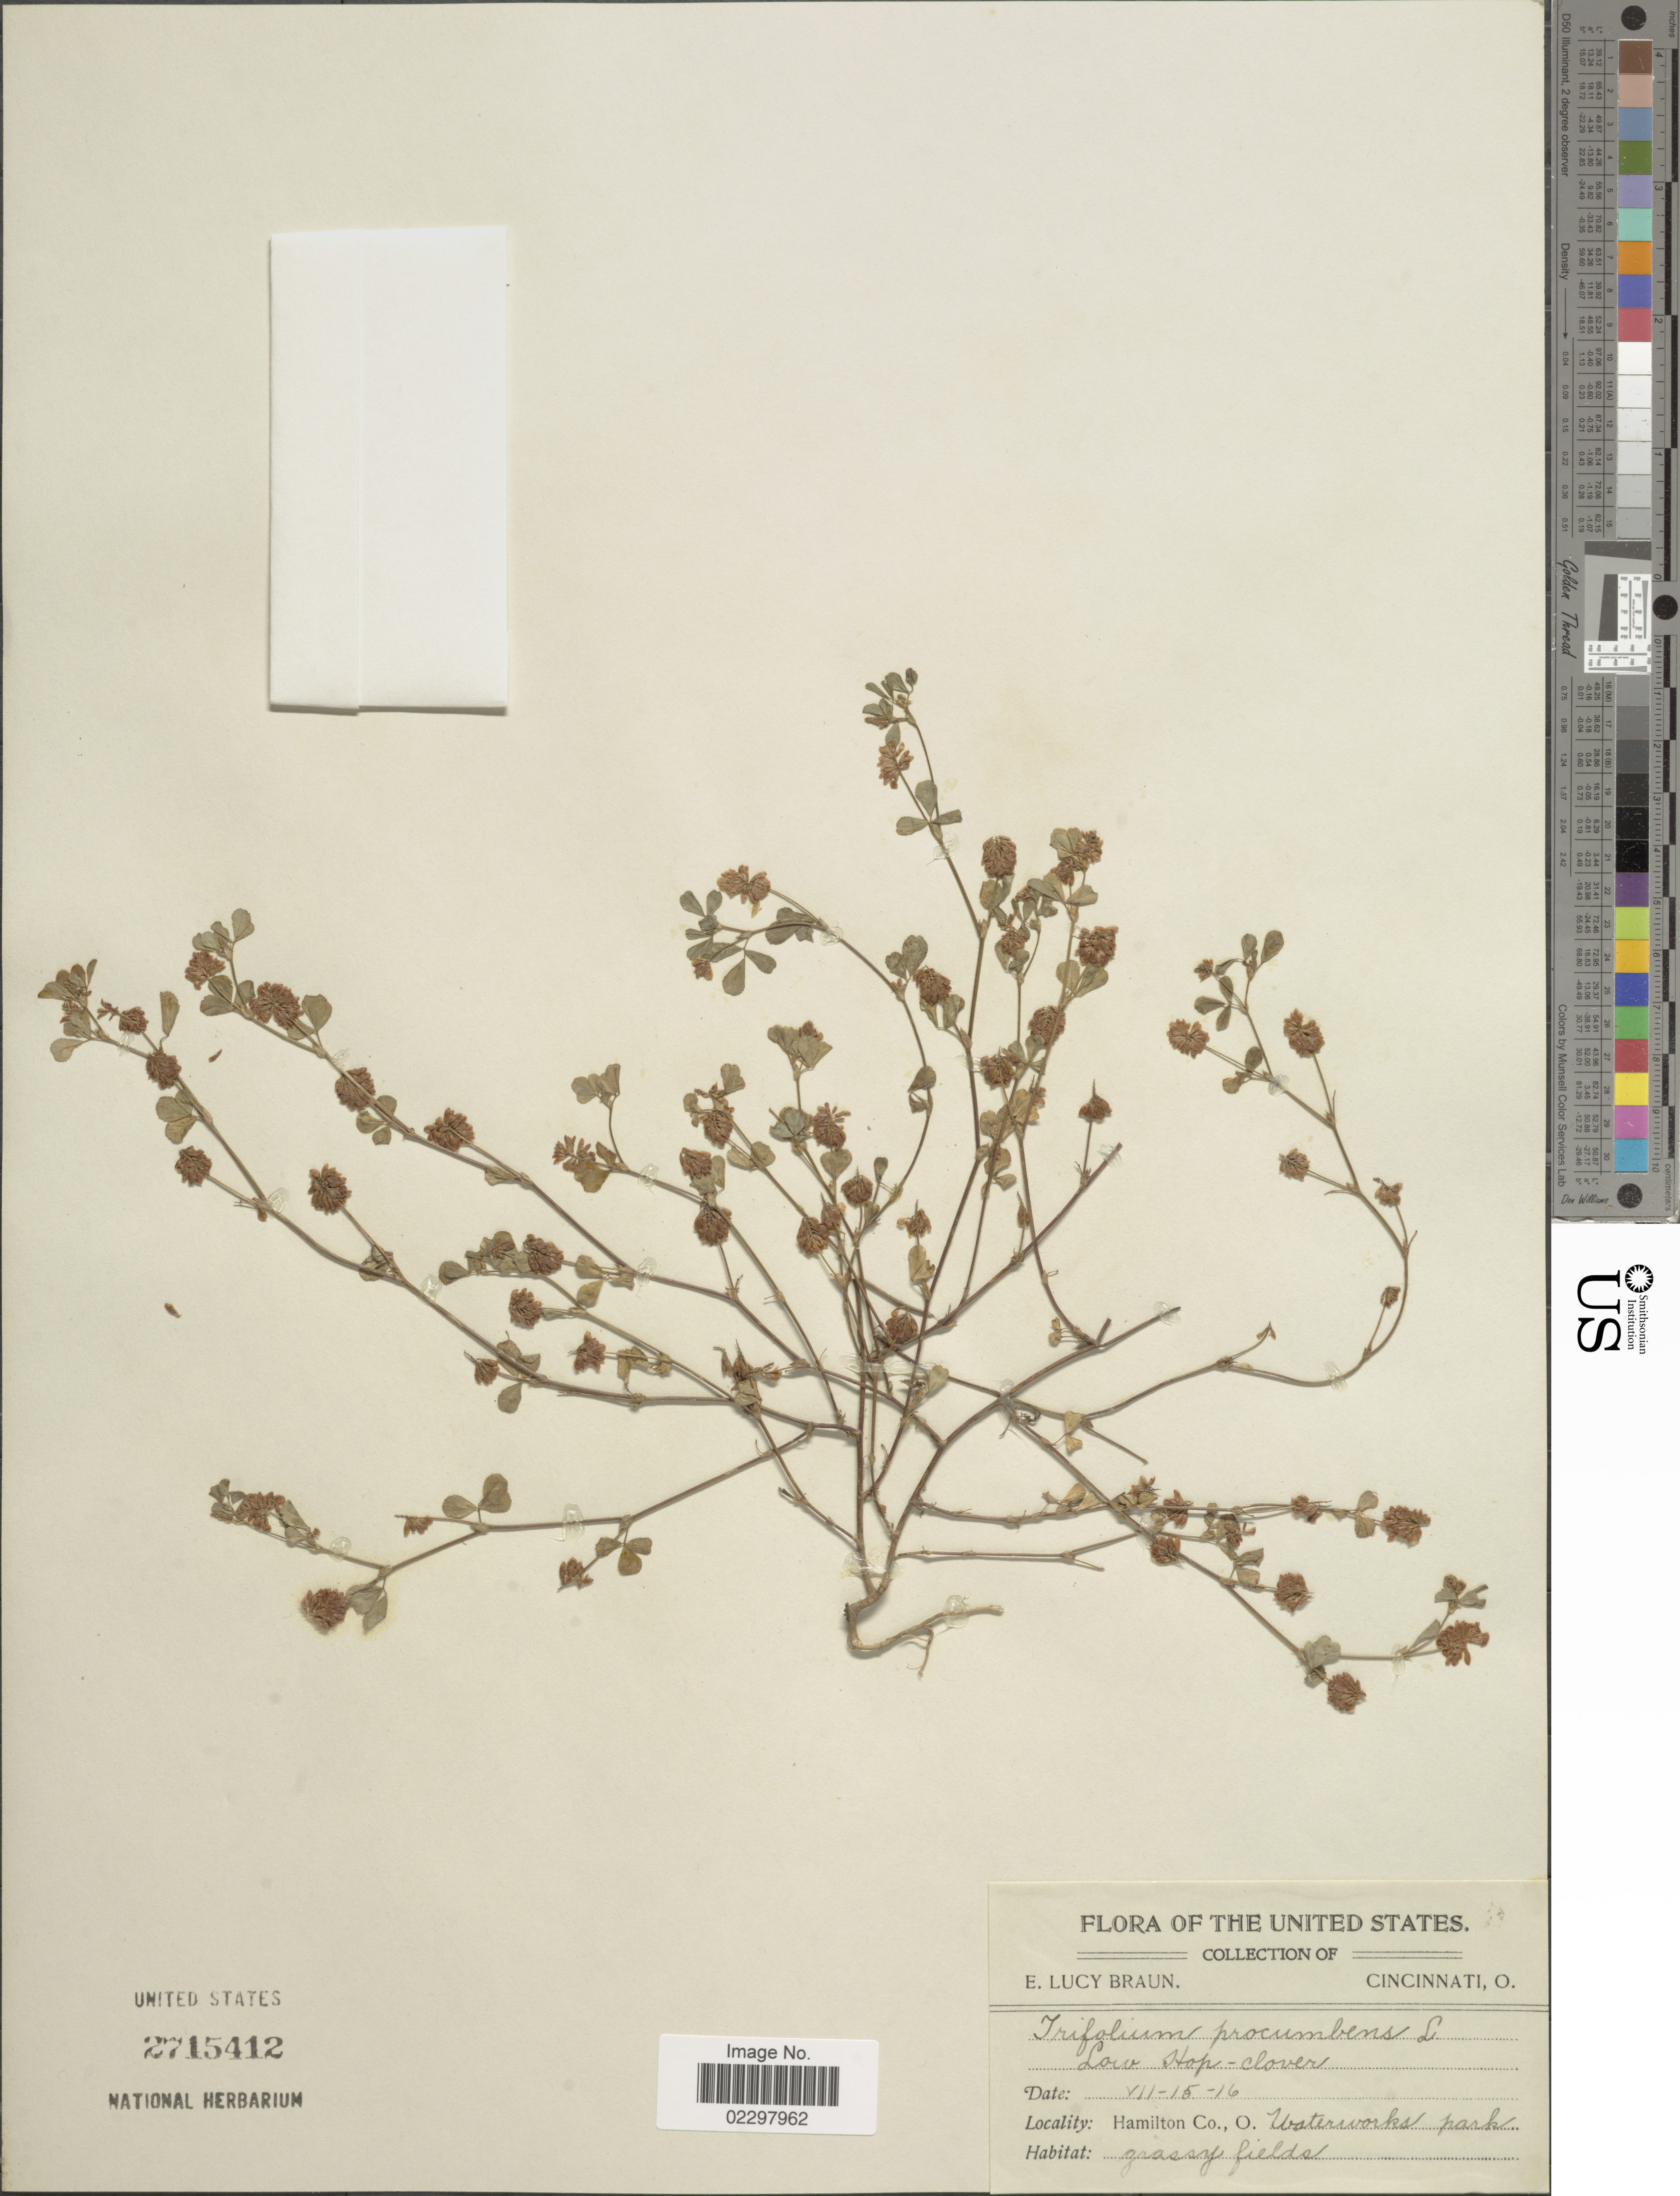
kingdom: Plantae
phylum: Tracheophyta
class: Magnoliopsida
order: Fabales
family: Fabaceae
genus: Trifolium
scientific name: Trifolium procumbens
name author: L.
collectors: E. L. Braun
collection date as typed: Transcribed d/m/y: 15/7/16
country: United States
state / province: Ohio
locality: Hamilton Co., Waterworks park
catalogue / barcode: US 2715412